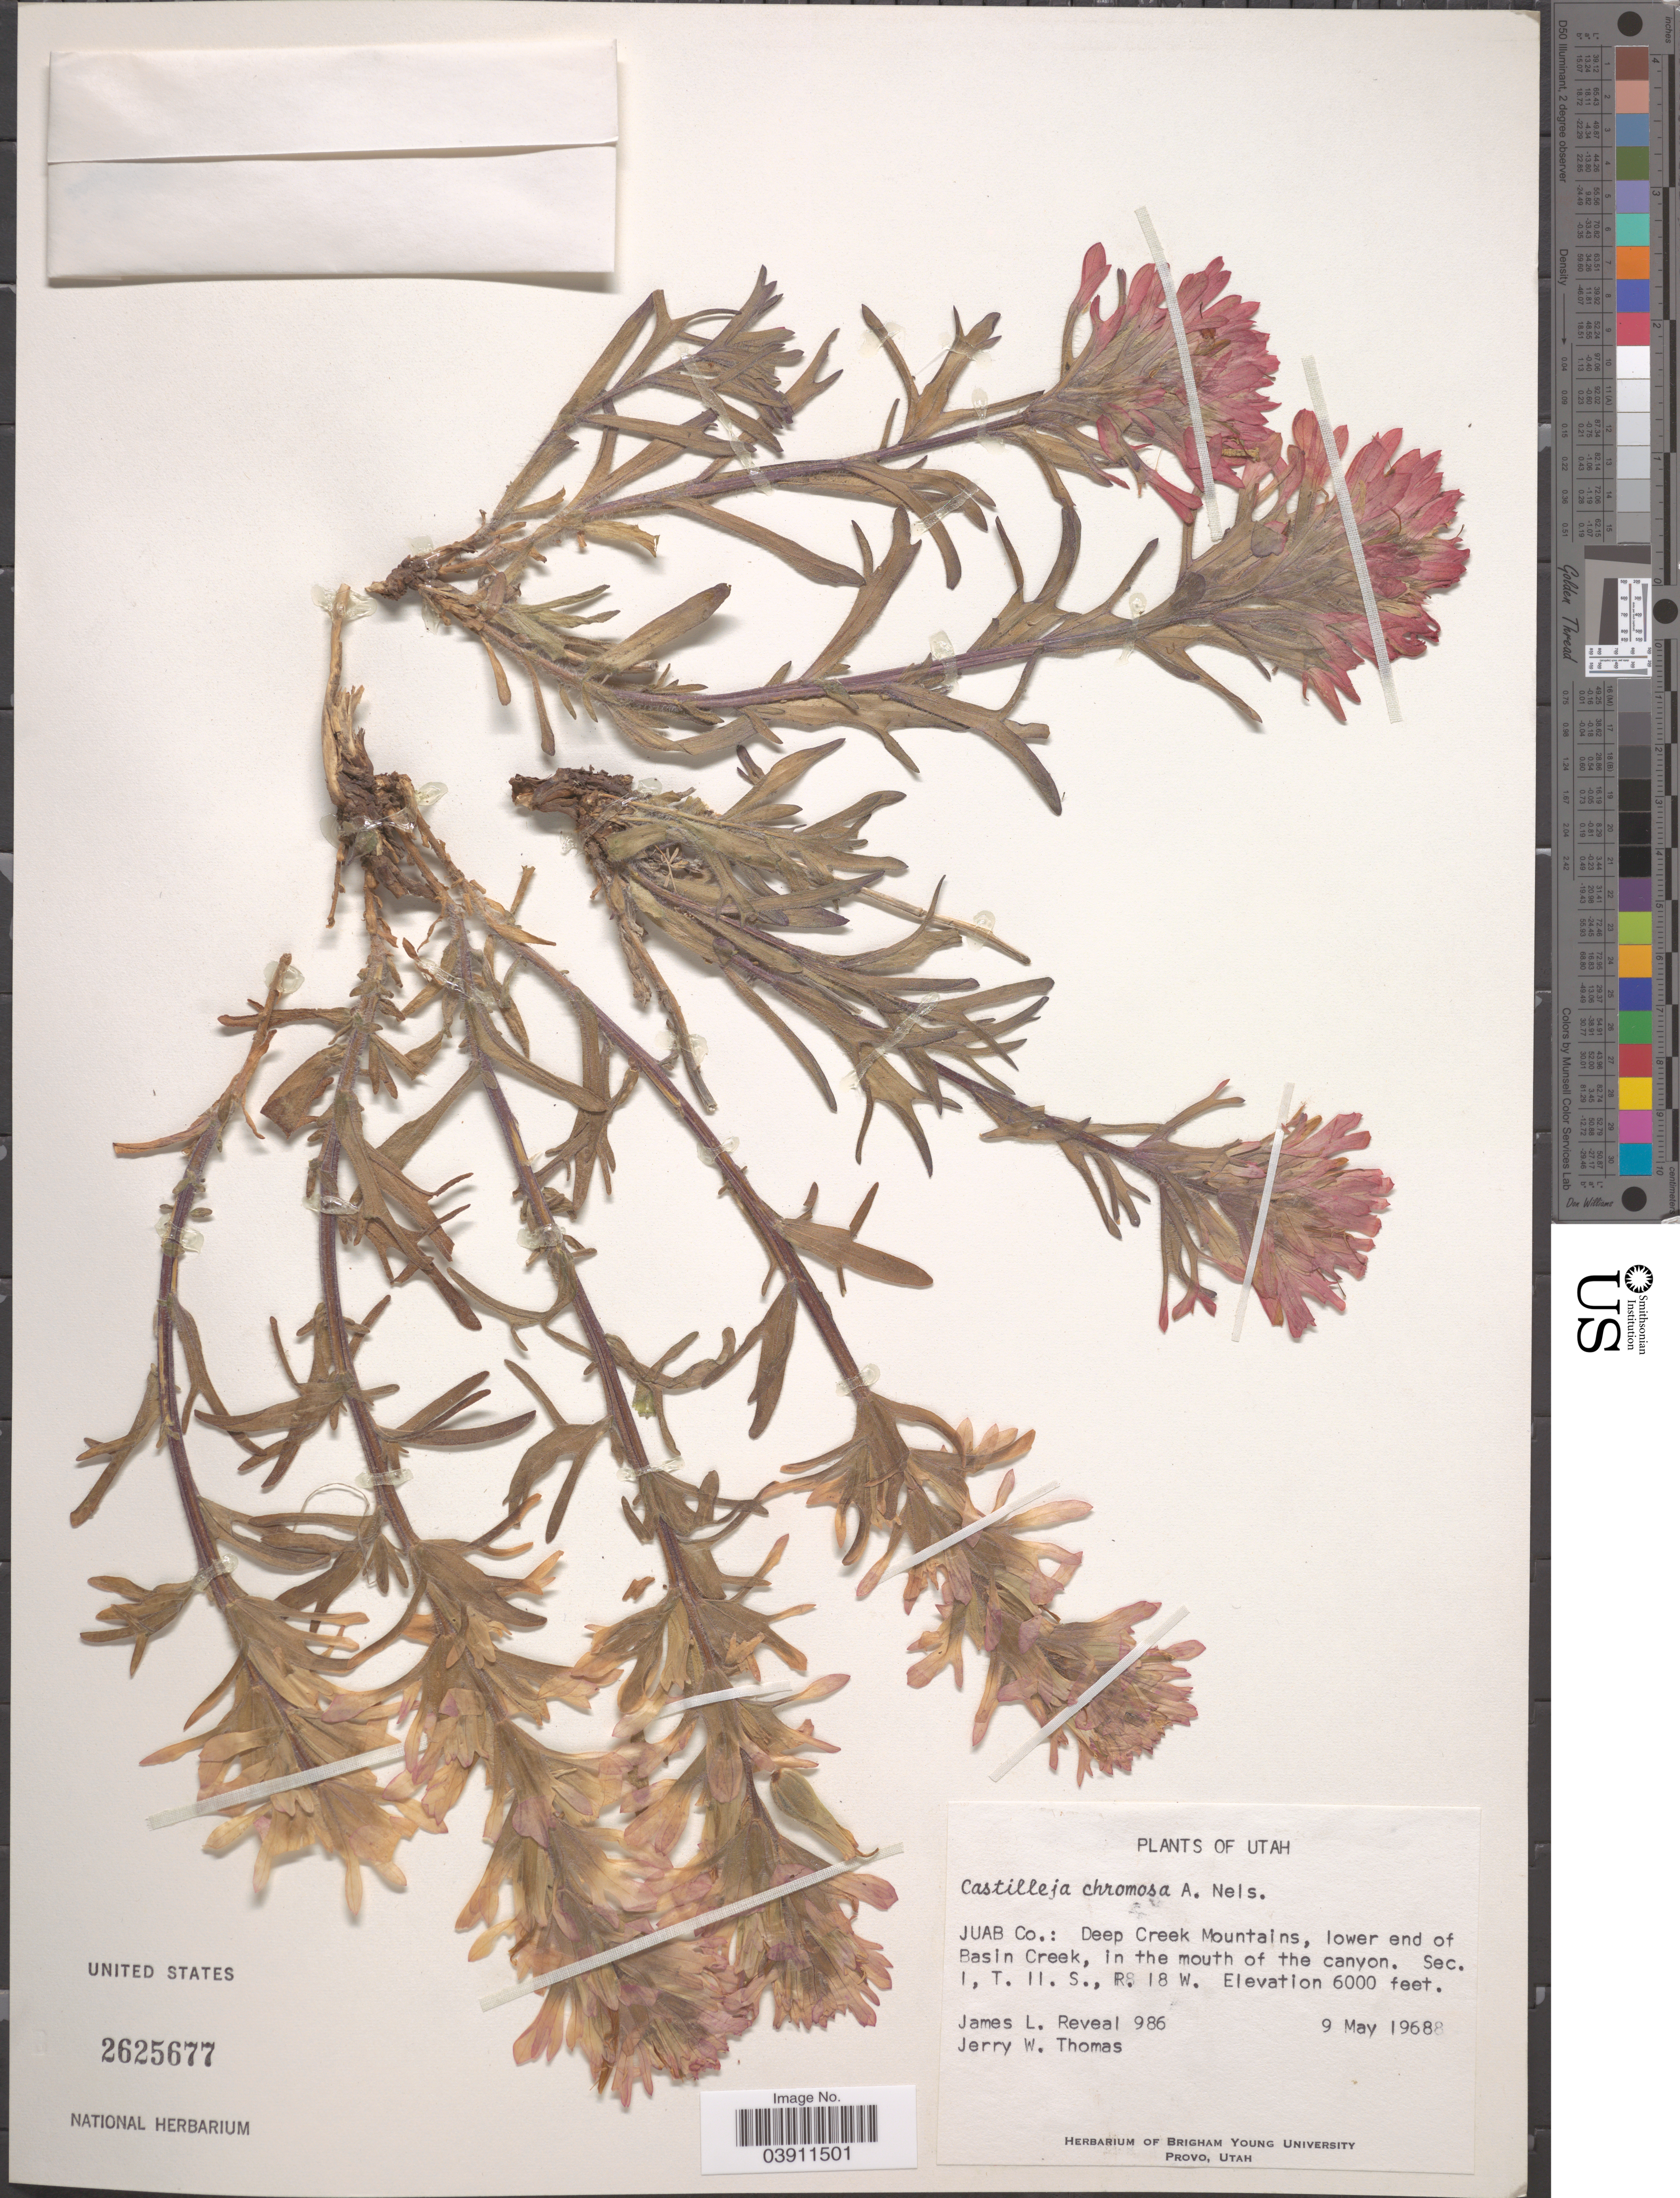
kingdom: Plantae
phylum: Tracheophyta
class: Magnoliopsida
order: Lamiales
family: Orobanchaceae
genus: Castilleja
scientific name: Castilleja chromosa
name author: A. Nelson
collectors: J. L. Reveal & J. W. Thomas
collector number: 986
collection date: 1968-05-09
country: United States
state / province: Utah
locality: Juab Co.: Deep Creek Mountains, lower end of Basin Creek, in the mouth of the canyon. Sec. 1, T.11. S., R8. 18 W.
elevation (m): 1829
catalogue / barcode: US 2625677